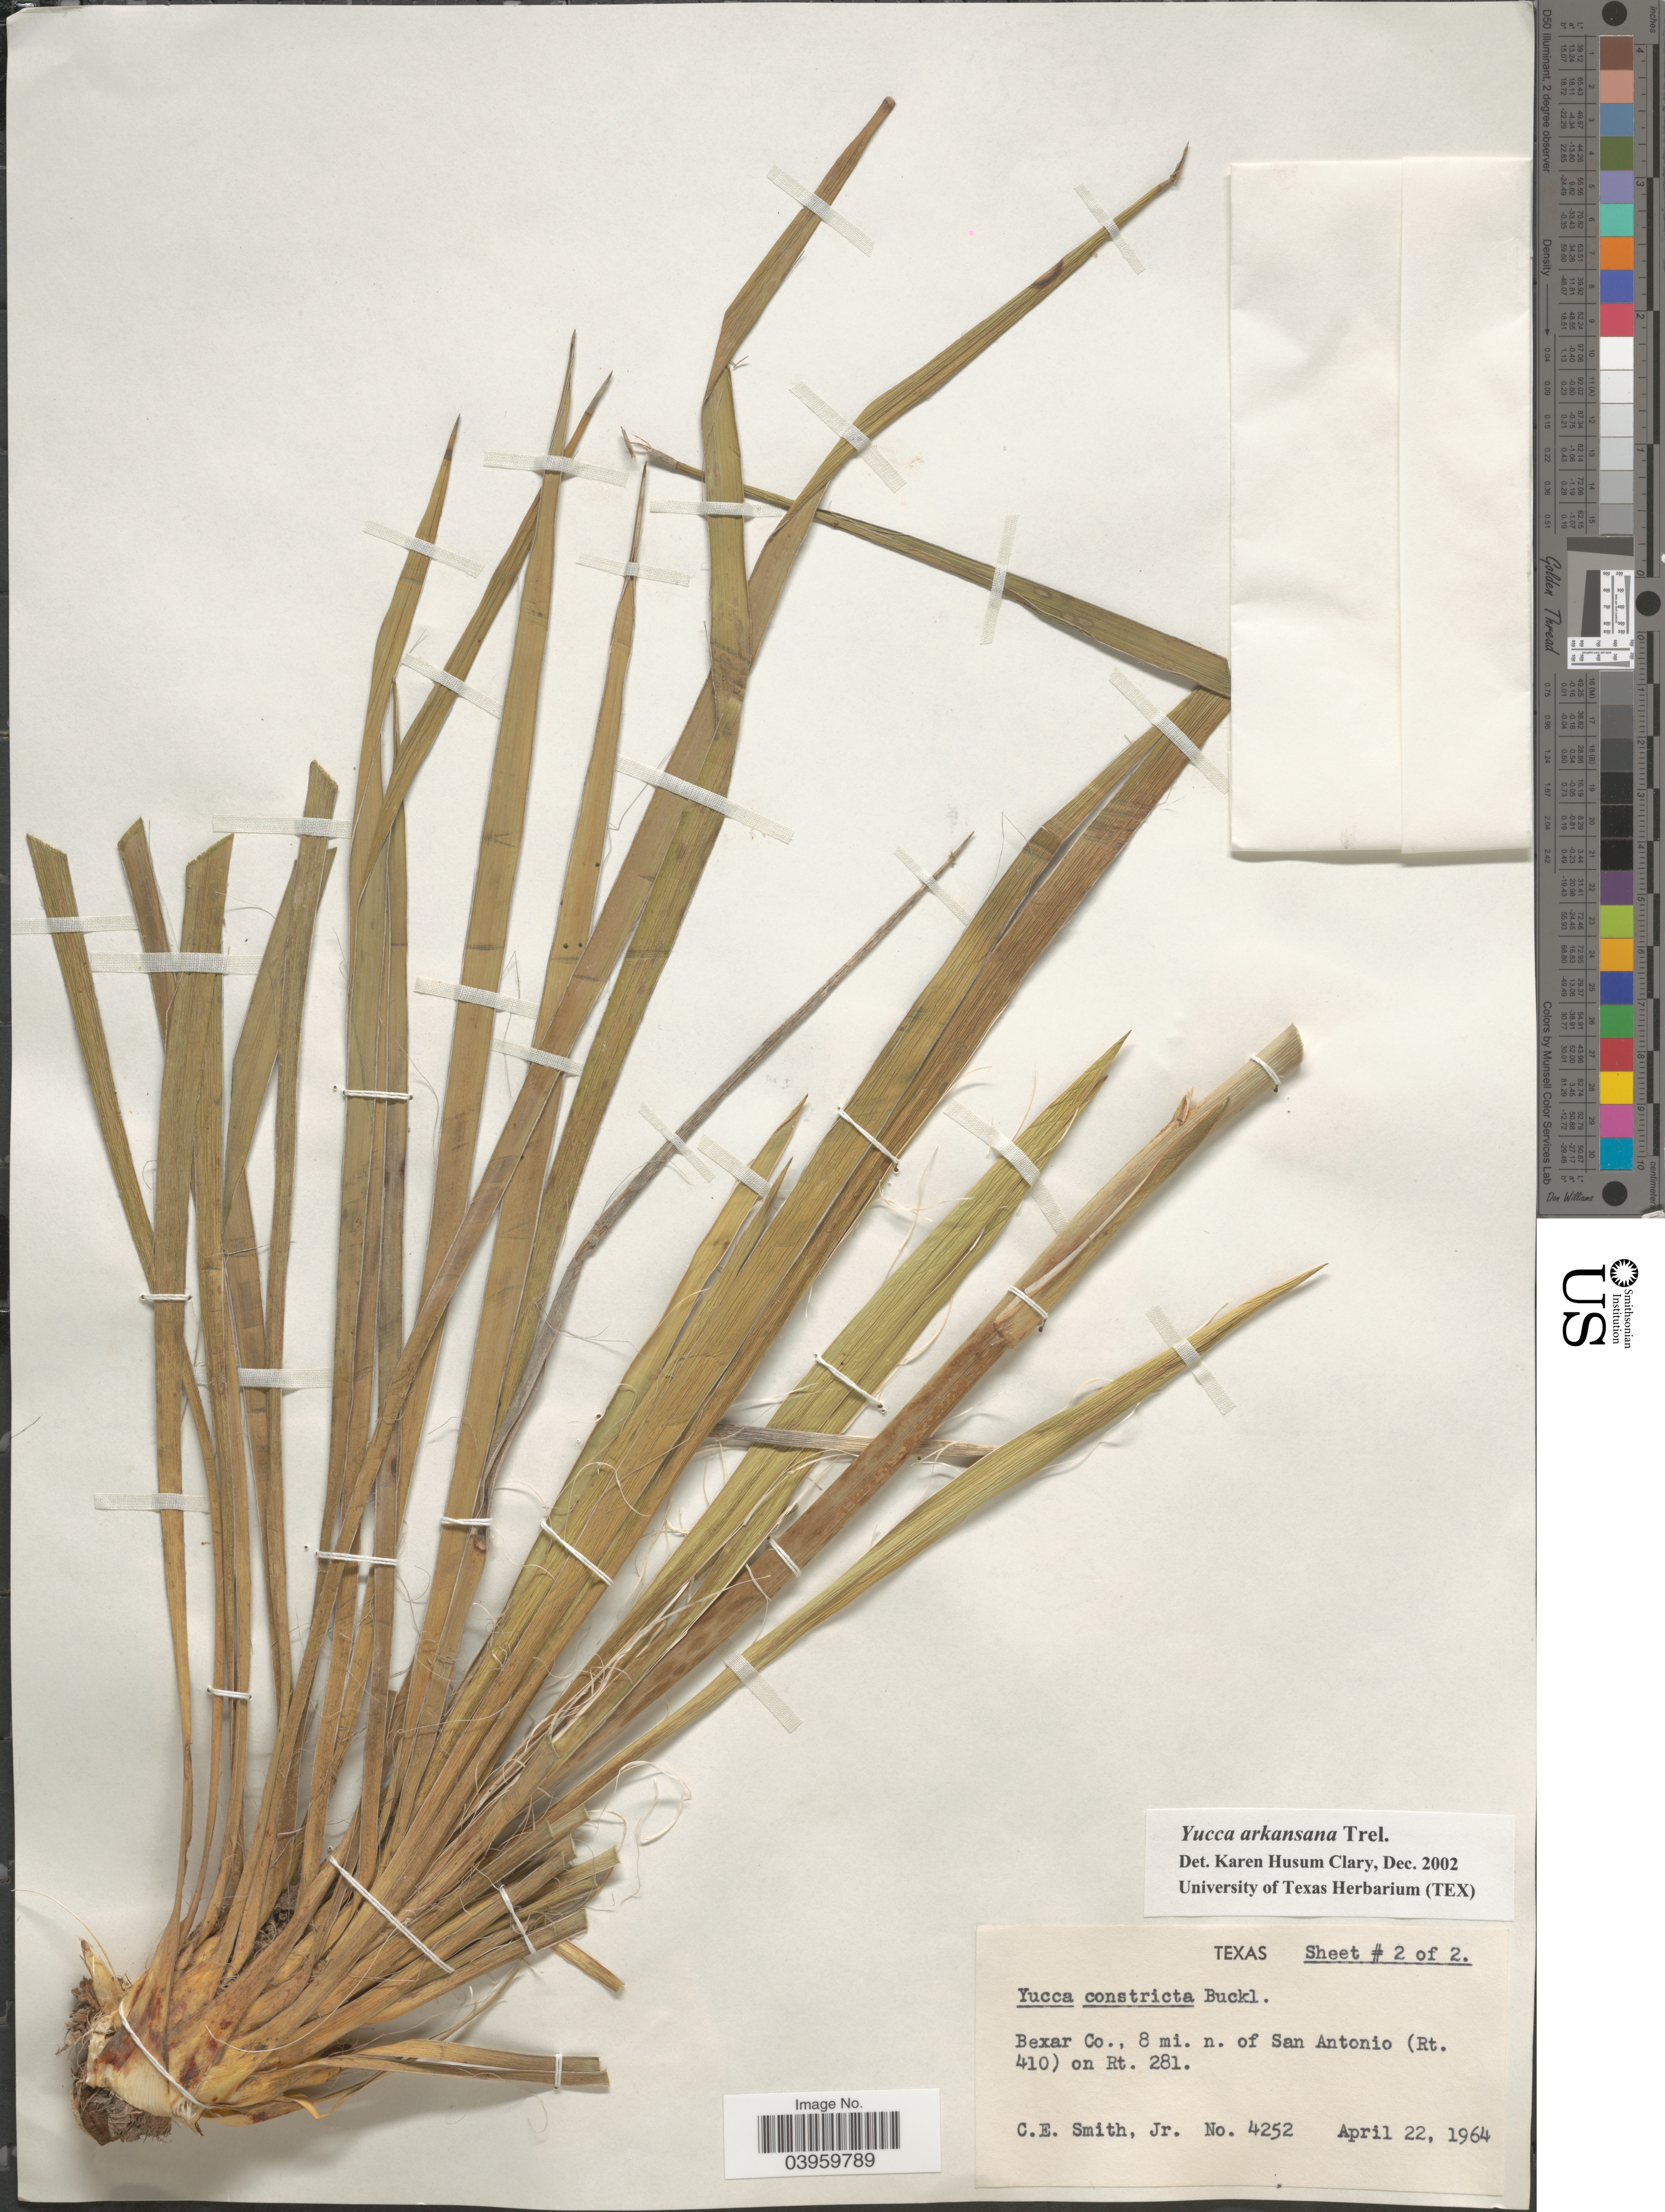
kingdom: Plantae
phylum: Tracheophyta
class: Liliopsida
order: Asparagales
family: Asparagaceae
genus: Yucca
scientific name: Yucca arkansana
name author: Trel.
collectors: C. E. Smith Jr.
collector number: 4252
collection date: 1964-04-22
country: United States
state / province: Texas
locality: Bexar Co., 8 mi. n. of San Antonio (Rt. 410) on Rt. 281.